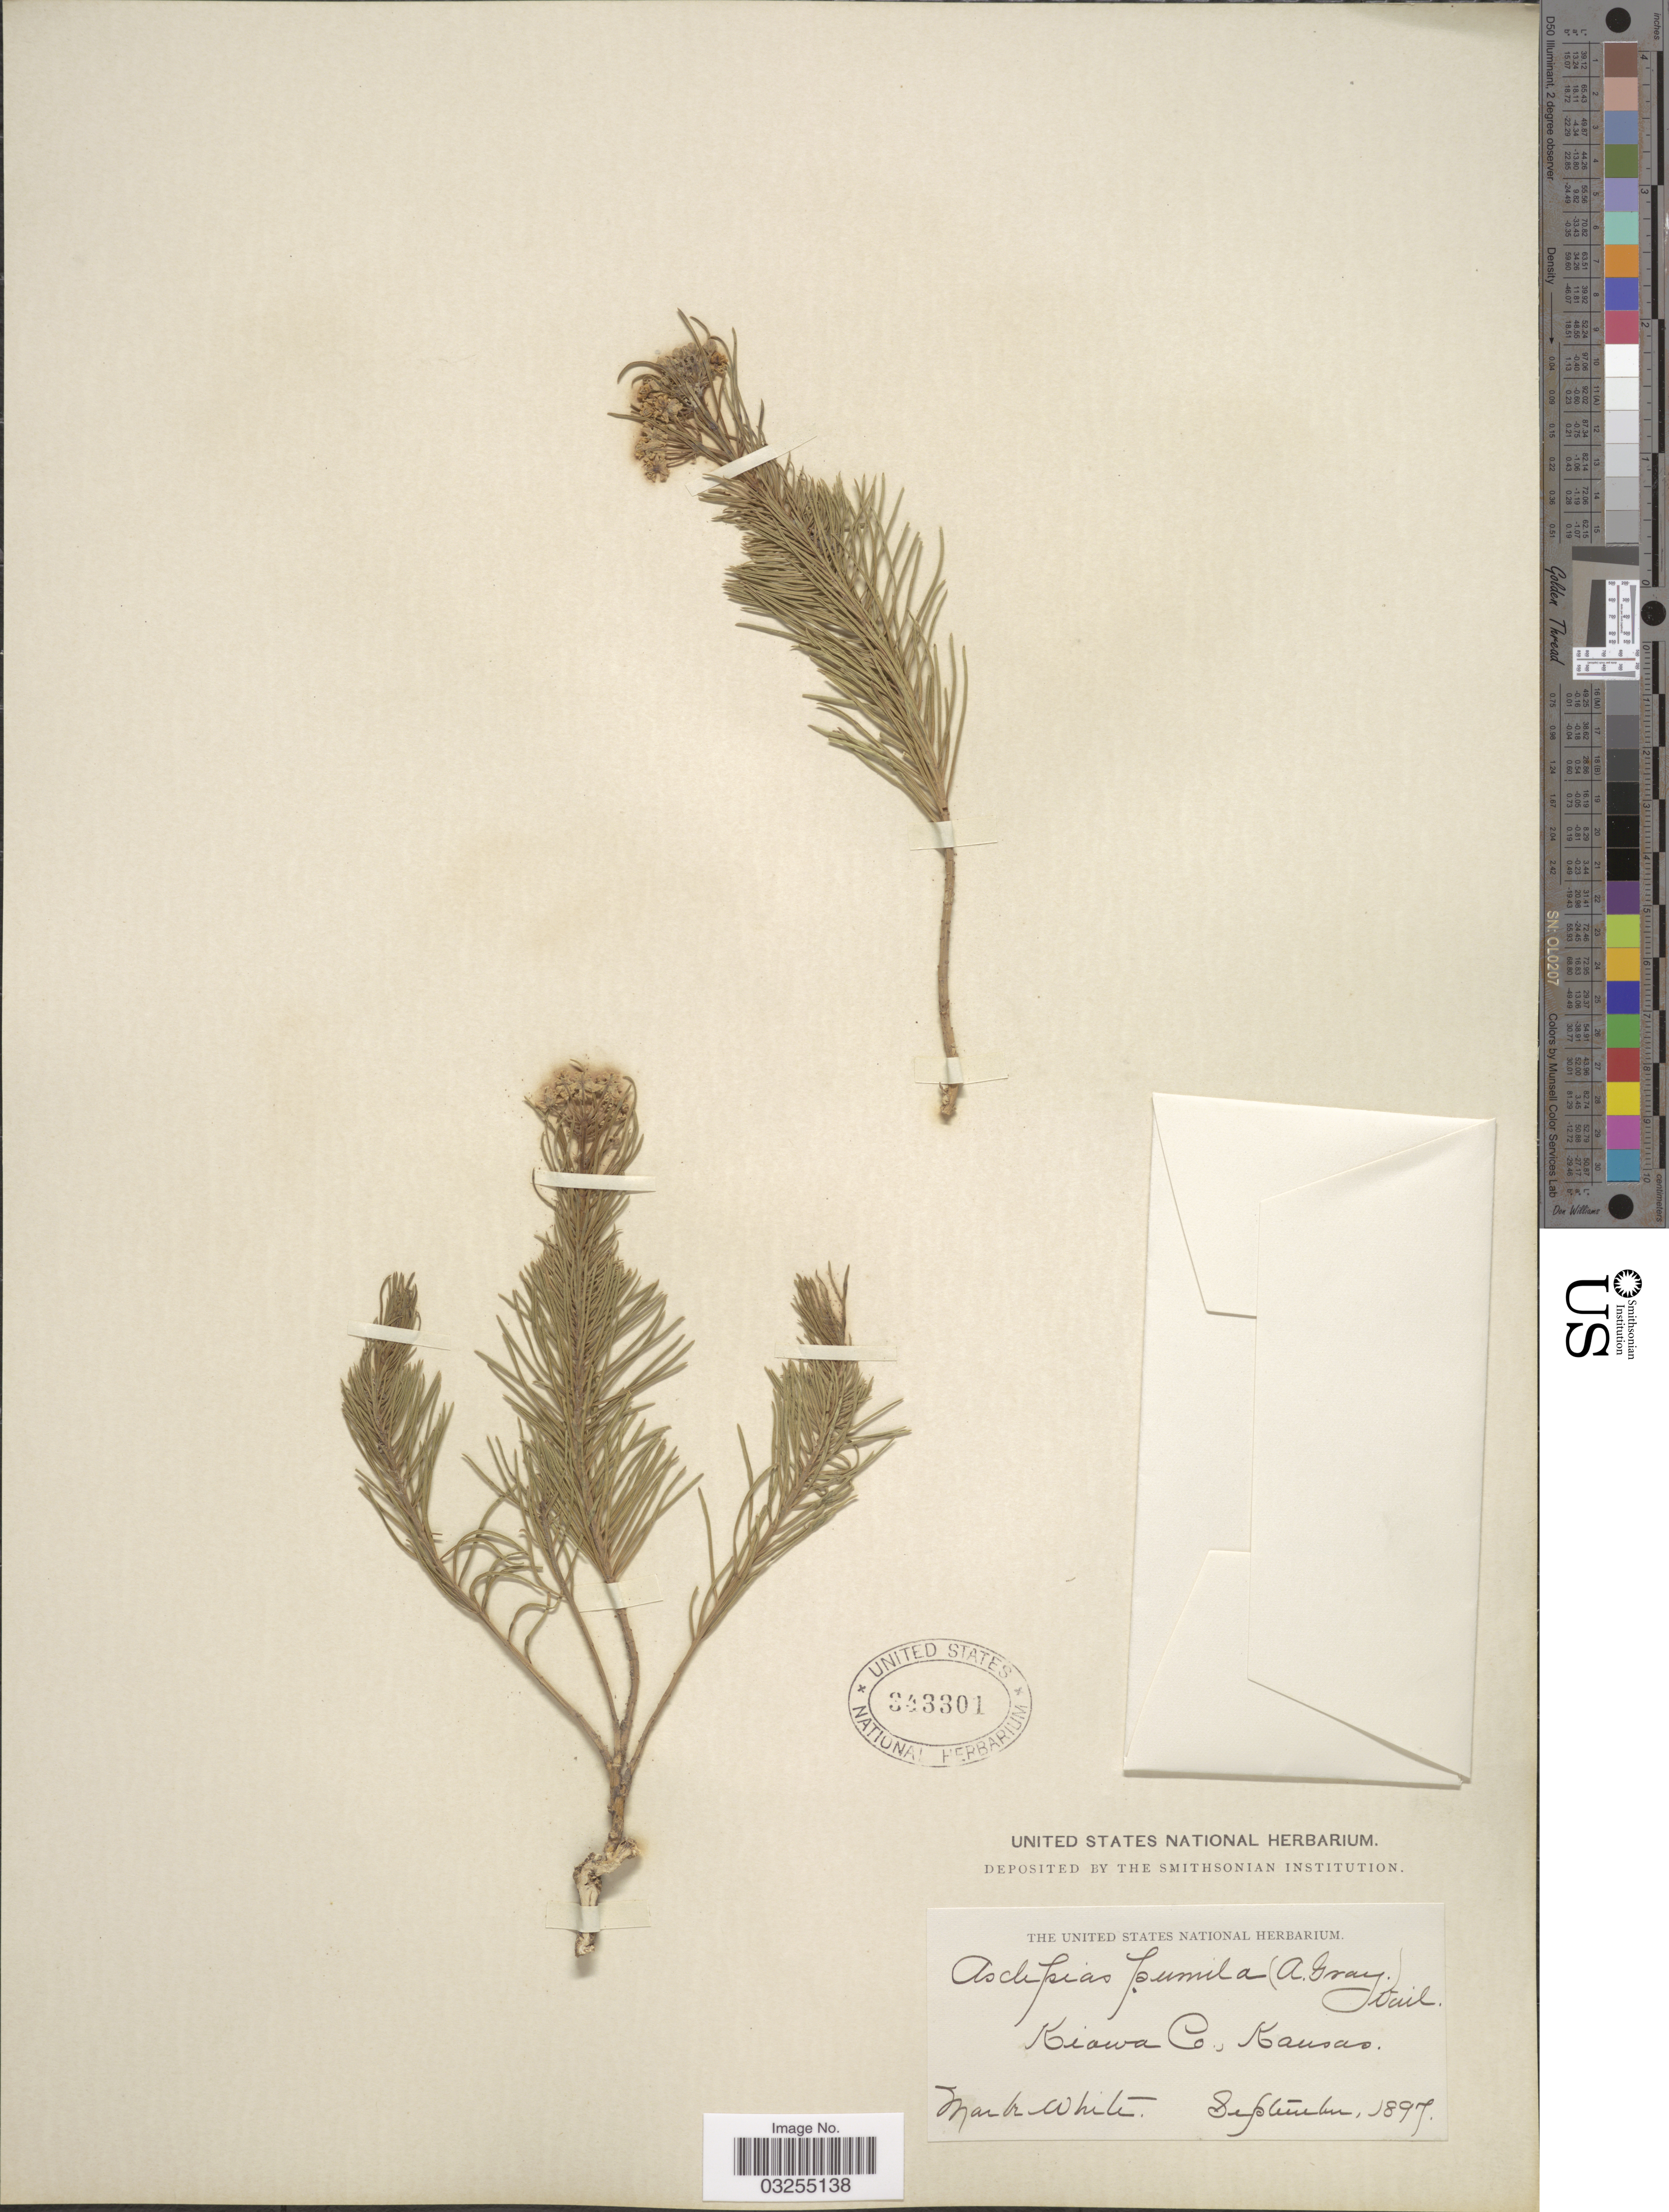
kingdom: Plantae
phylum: Tracheophyta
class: Magnoliopsida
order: Gentianales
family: Apocynaceae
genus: Asclepias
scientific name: Asclepias pumila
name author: (A. Gray) Vail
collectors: M. White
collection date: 1897-09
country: United States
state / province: Kansas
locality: Kiowa Co.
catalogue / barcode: US 343301